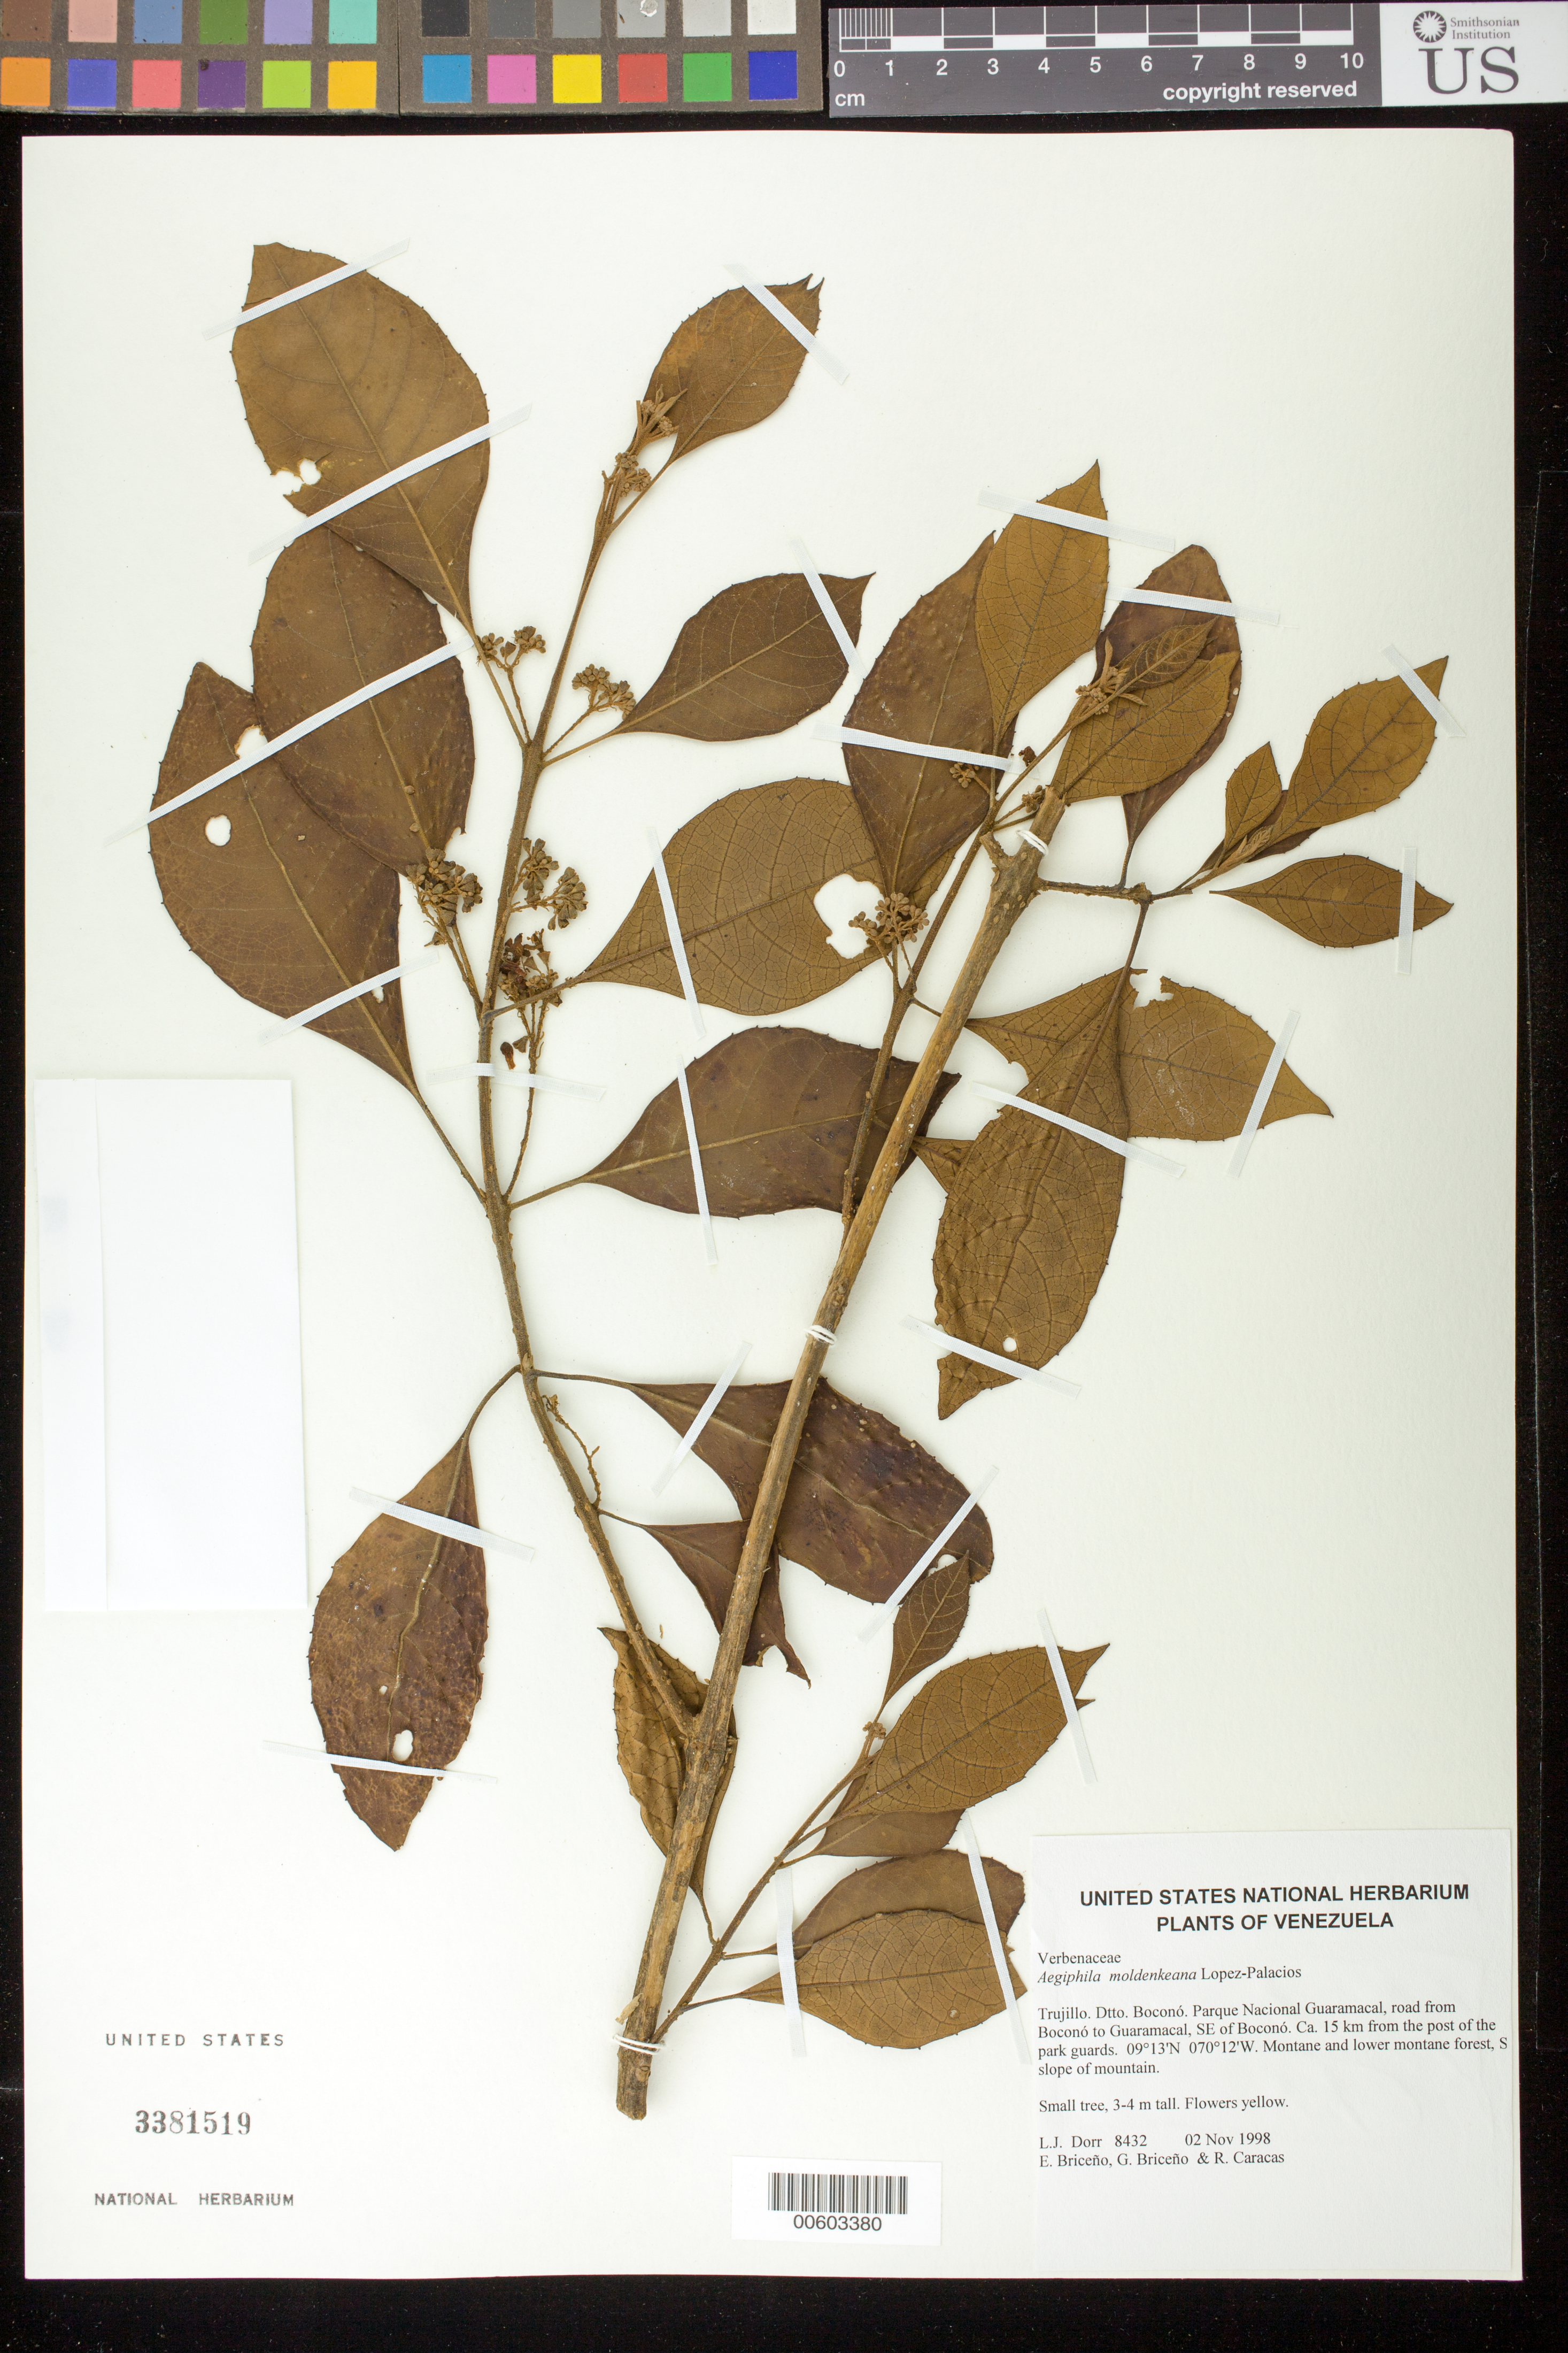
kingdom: Plantae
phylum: Tracheophyta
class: Magnoliopsida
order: Lamiales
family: Lamiaceae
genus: Aegiphila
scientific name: Aegiphila moldenkeana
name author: López-Pal.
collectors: L. J. Dorr, E. Briceño, G. Briceño & R. Caracas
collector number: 8432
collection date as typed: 02 Nov 1998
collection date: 1998-11-02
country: Venezuela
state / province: Trujillo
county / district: Boconó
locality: Parque Nacional Guaramacal, road from Boconó to Guaramacal, SE of Boconó, ca. 15 km from the post of the park guards.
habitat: Montane and lower montane forest, S slope of mountain.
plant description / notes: CAS, F, PORT, US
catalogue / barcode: US 3381519